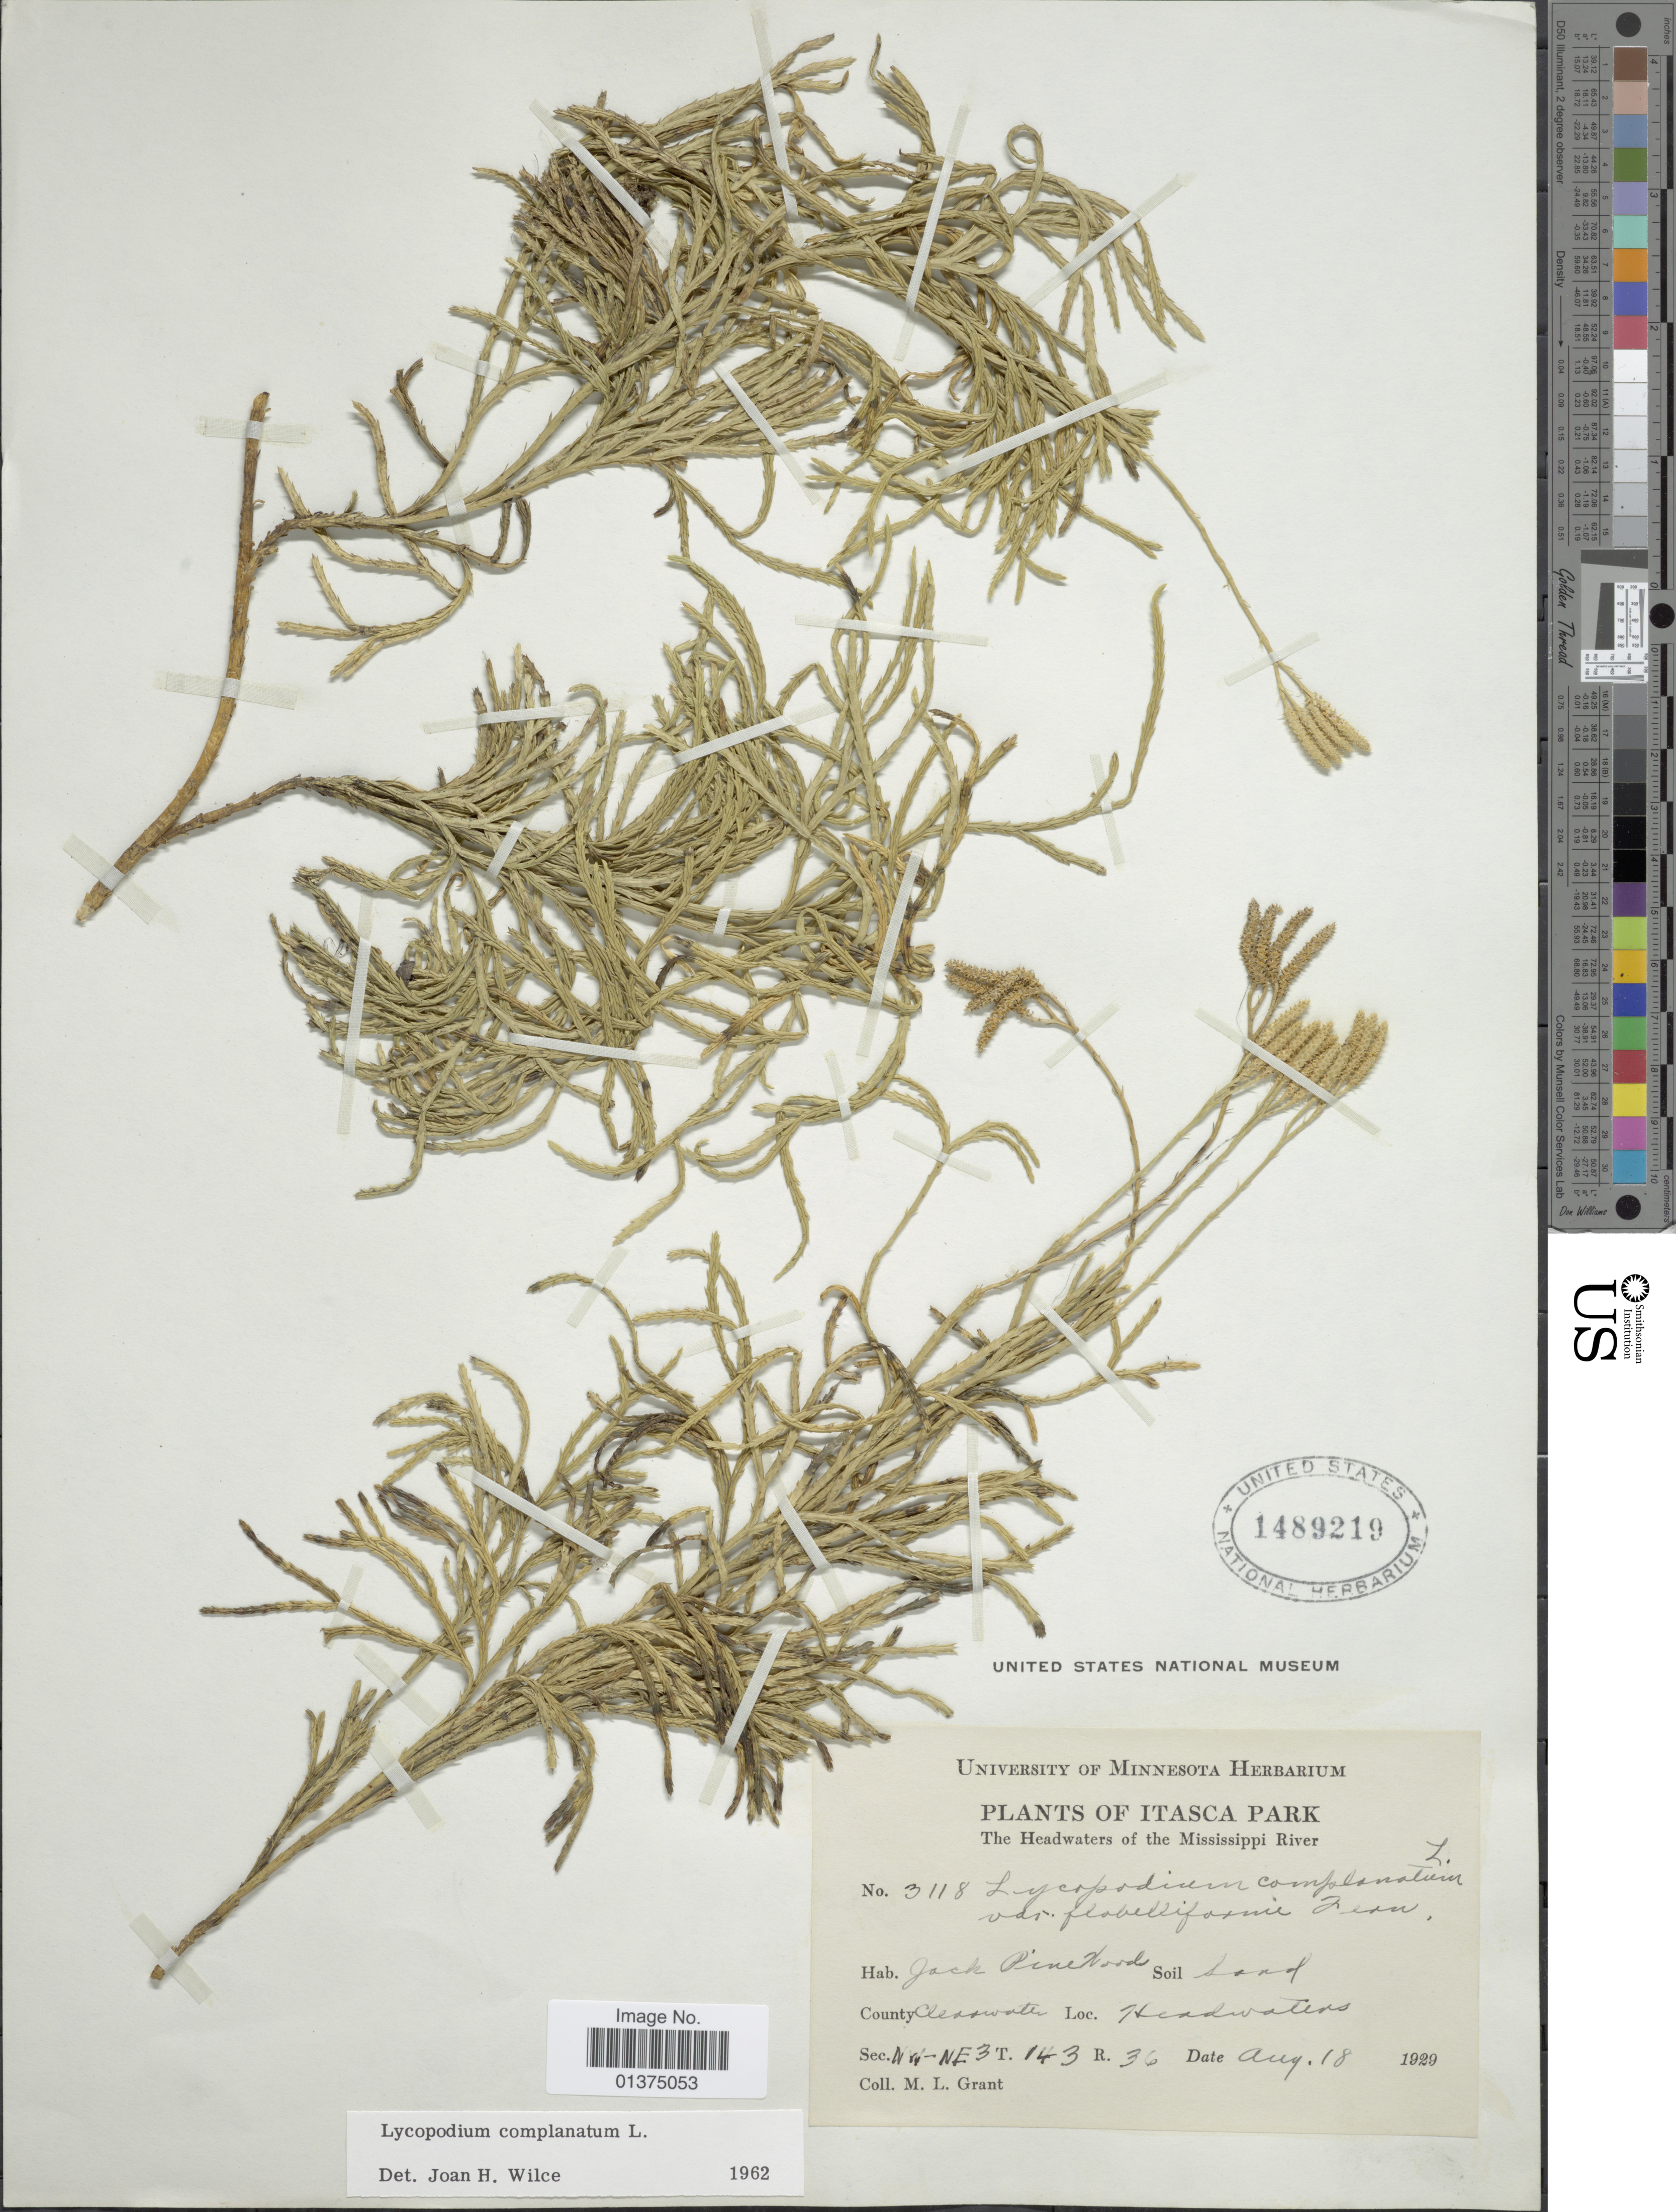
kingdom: Plantae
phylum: Tracheophyta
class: Lycopodiopsida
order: Lycopodiales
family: Lycopodiaceae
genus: Diphasiastrum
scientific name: Diphasiastrum complanatum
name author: (L.) Holub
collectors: M. L. Grant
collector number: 3118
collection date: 1929-08-18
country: United States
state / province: Minnesota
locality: Itasca Park, The Headwatewrs of the Mississippi River, Jack Pine Wood, County Clearwater, Headwaters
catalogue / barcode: US 1489219